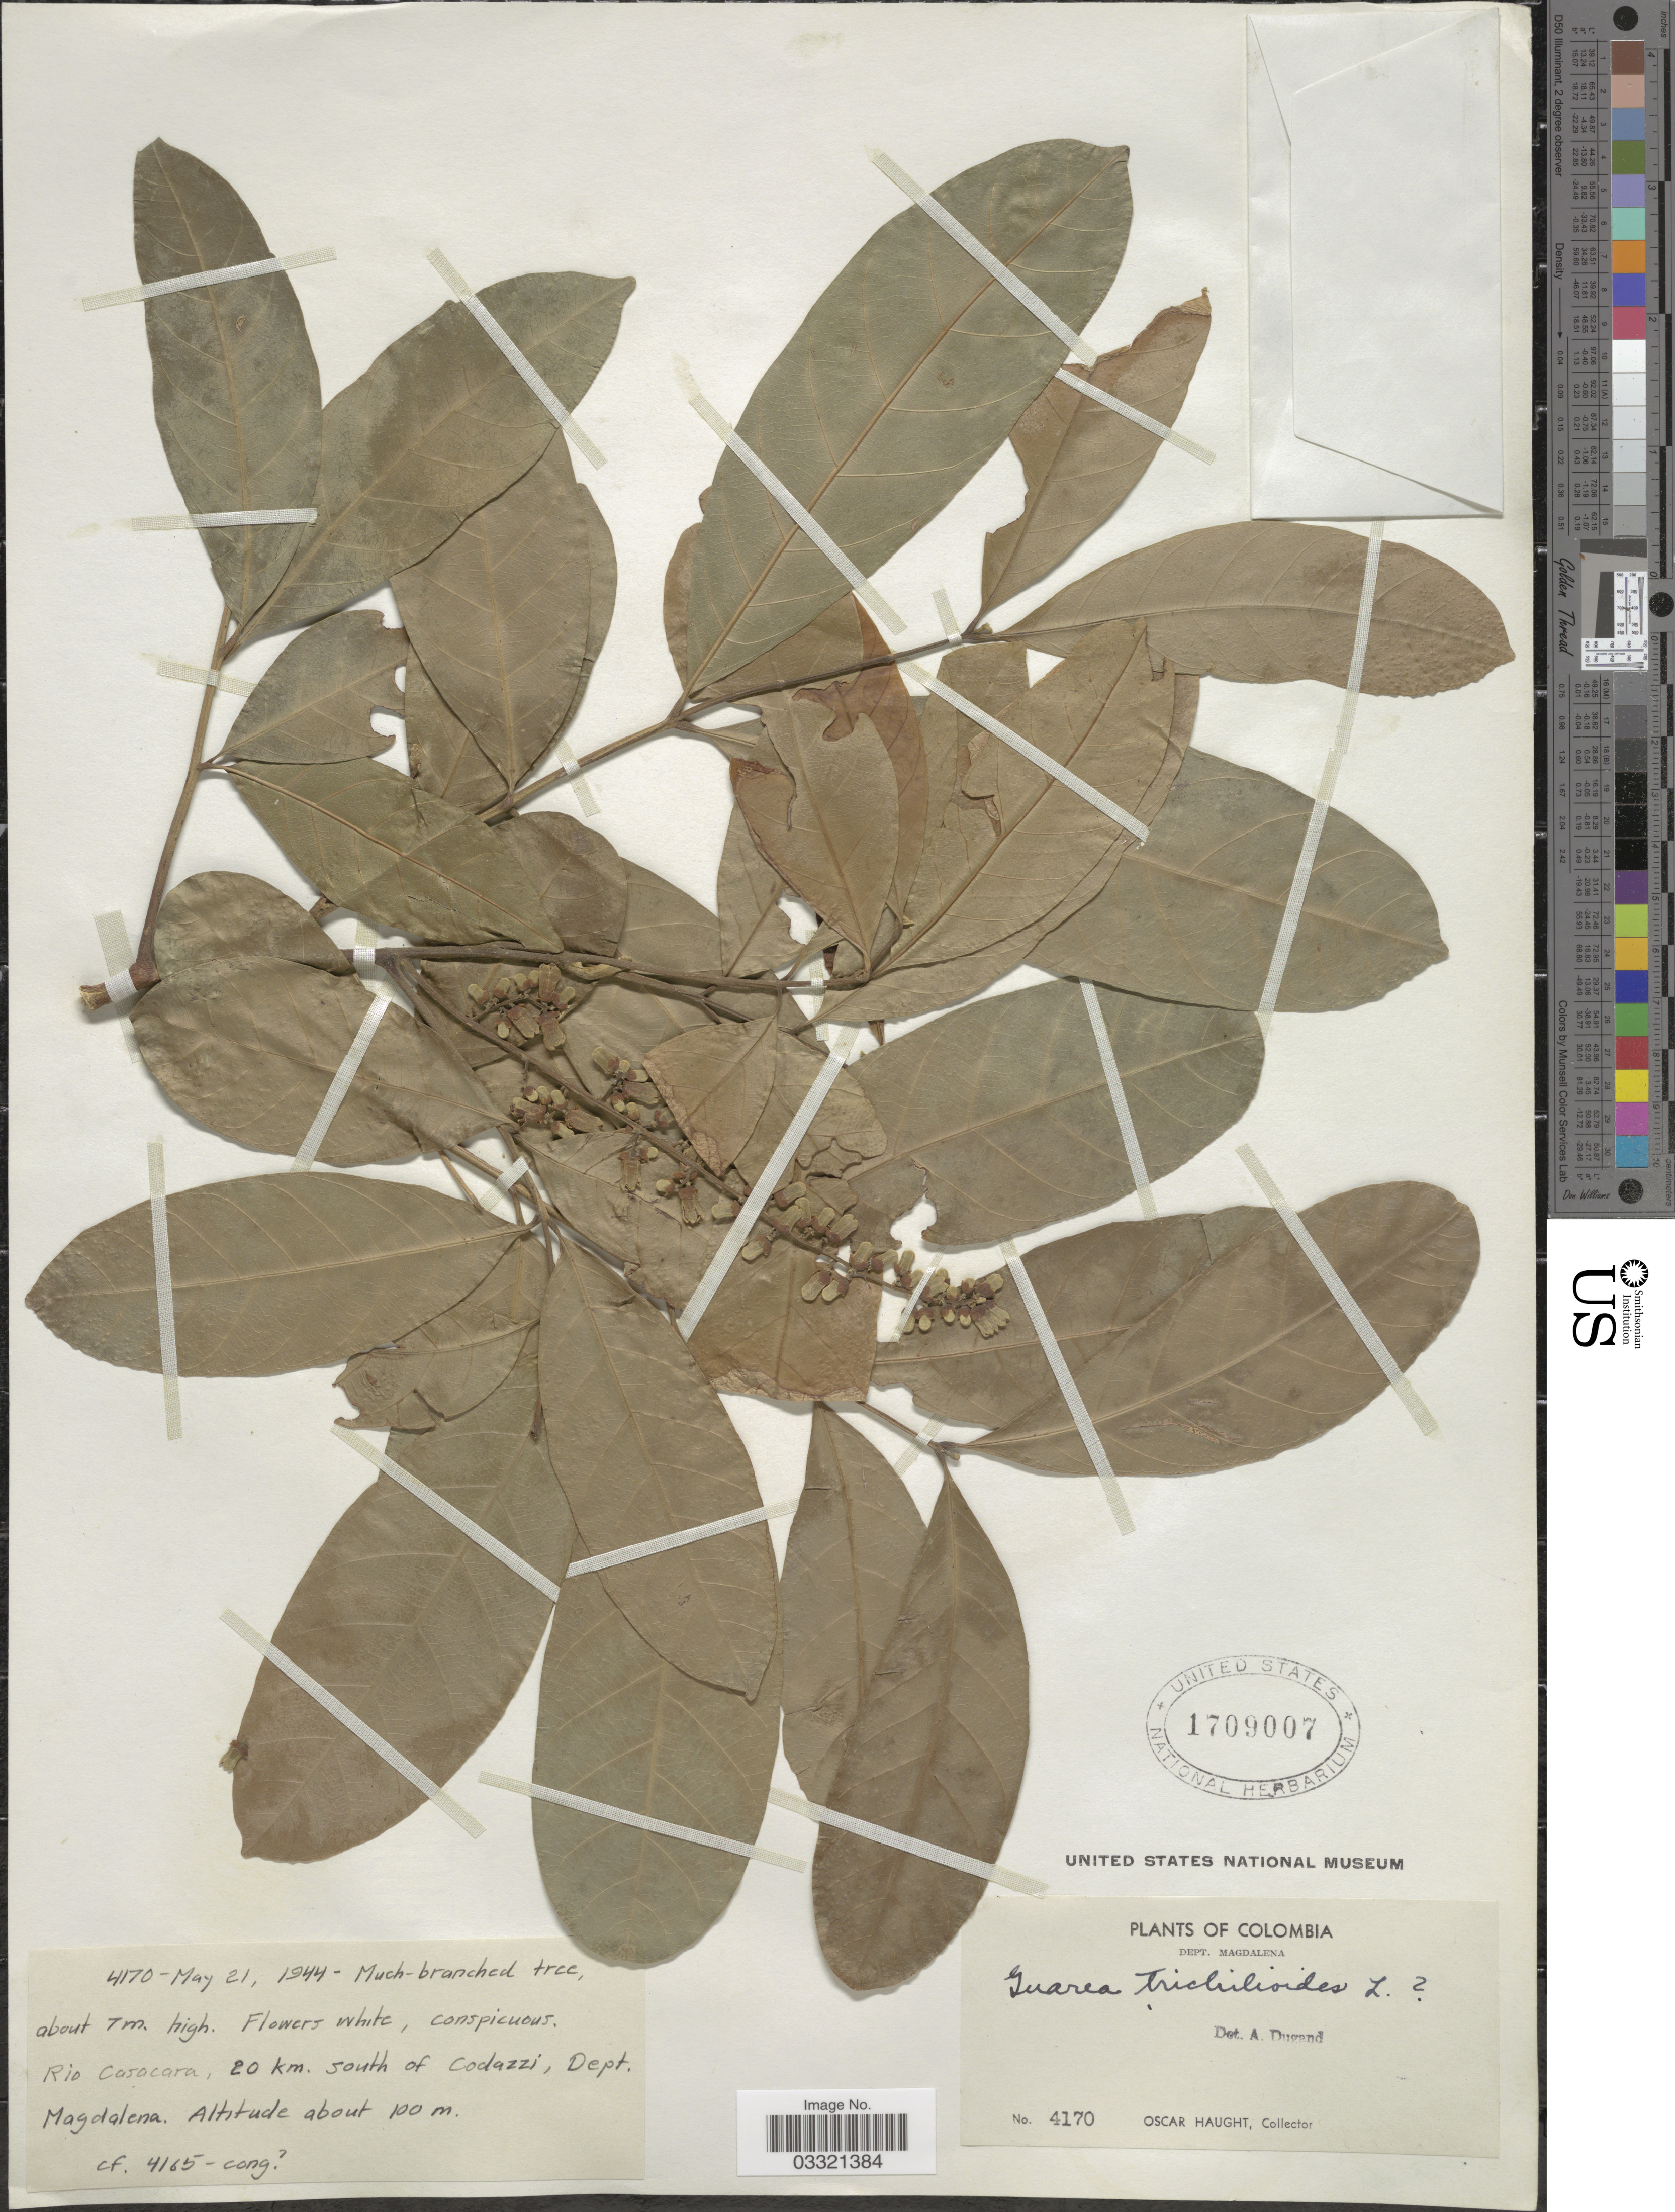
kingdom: Plantae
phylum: Tracheophyta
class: Magnoliopsida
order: Sapindales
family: Meliaceae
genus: Guarea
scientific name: Guarea guidonia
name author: (L.) Sleumer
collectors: O. L. Haught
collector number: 4170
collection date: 1944-05-21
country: Colombia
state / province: Magdalena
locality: Dept. Magdalena. Rio Casacara, 20 km. south of Codazzi.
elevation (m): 100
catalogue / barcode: US 1709007